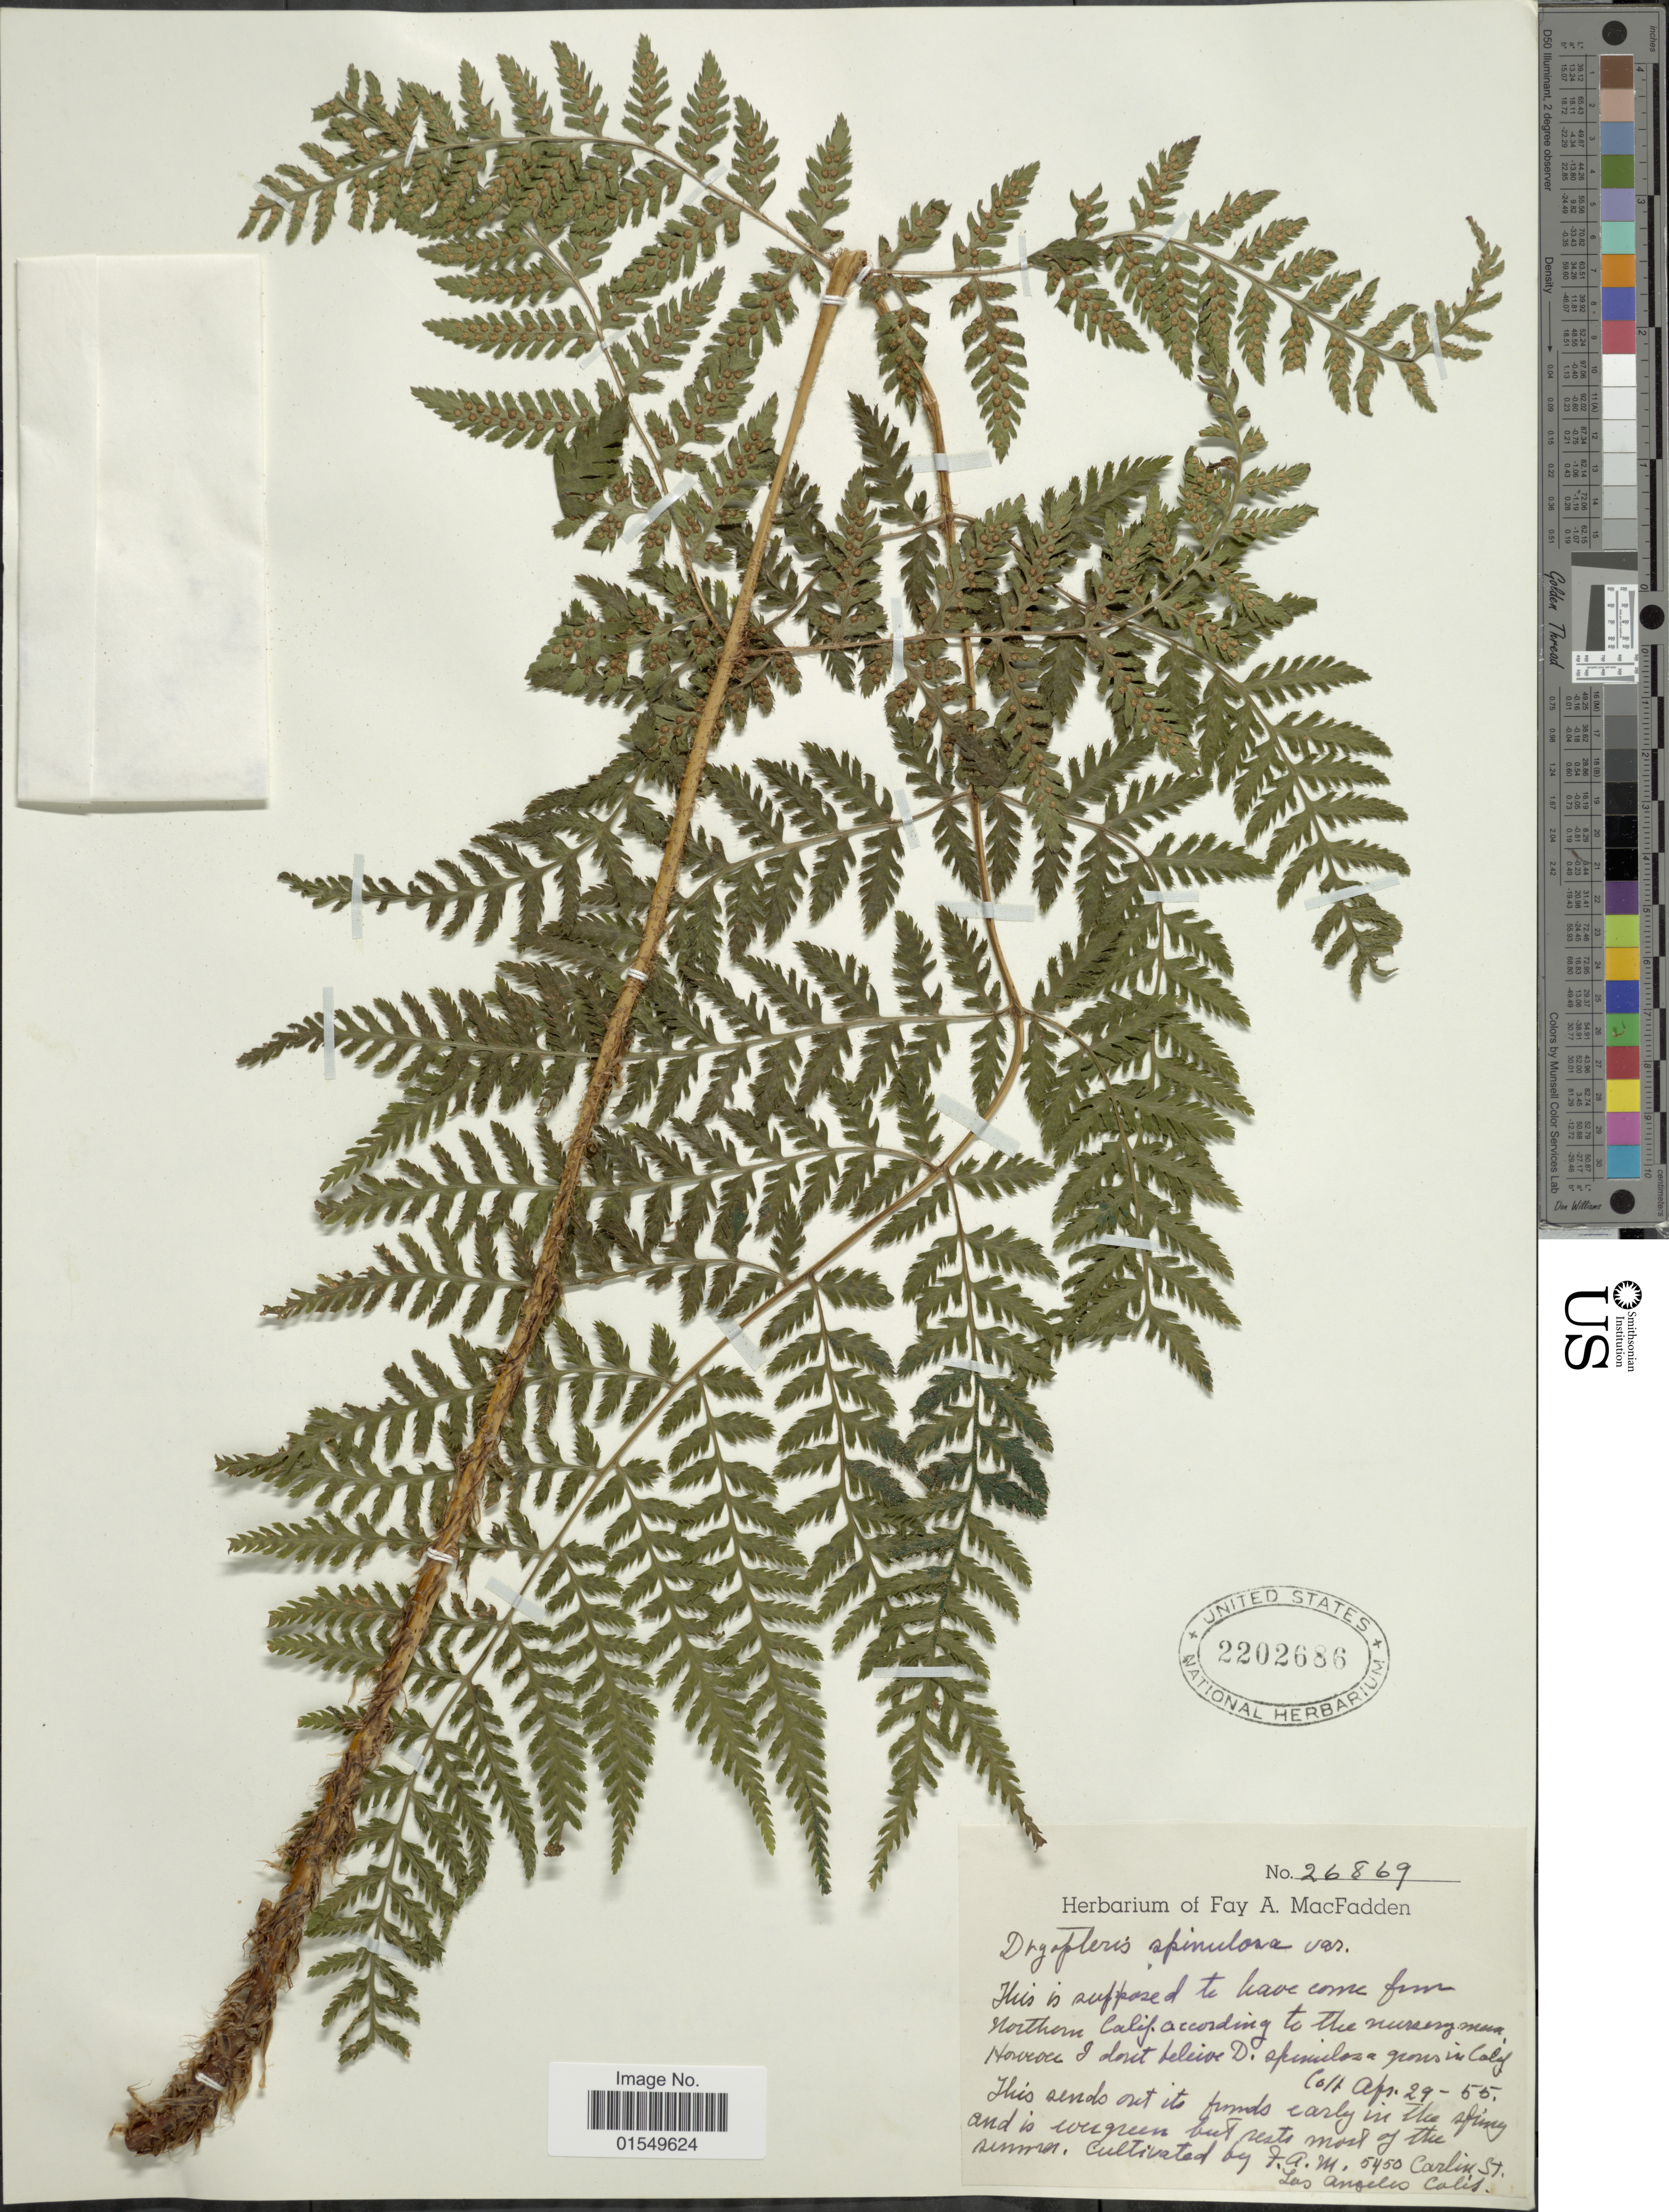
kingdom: Plantae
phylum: Tracheophyta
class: Polypodiopsida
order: Polypodiales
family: Dryopteridaceae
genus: Dryopteris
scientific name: Dryopteris carthusiana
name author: (Villars) H.P. Fuchs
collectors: F. MacFadden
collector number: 5450/26869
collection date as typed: Transcribed d/m/y: 29/4/55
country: United States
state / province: California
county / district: Los Angeles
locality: Carline St., Los Angeles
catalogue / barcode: US 2202686